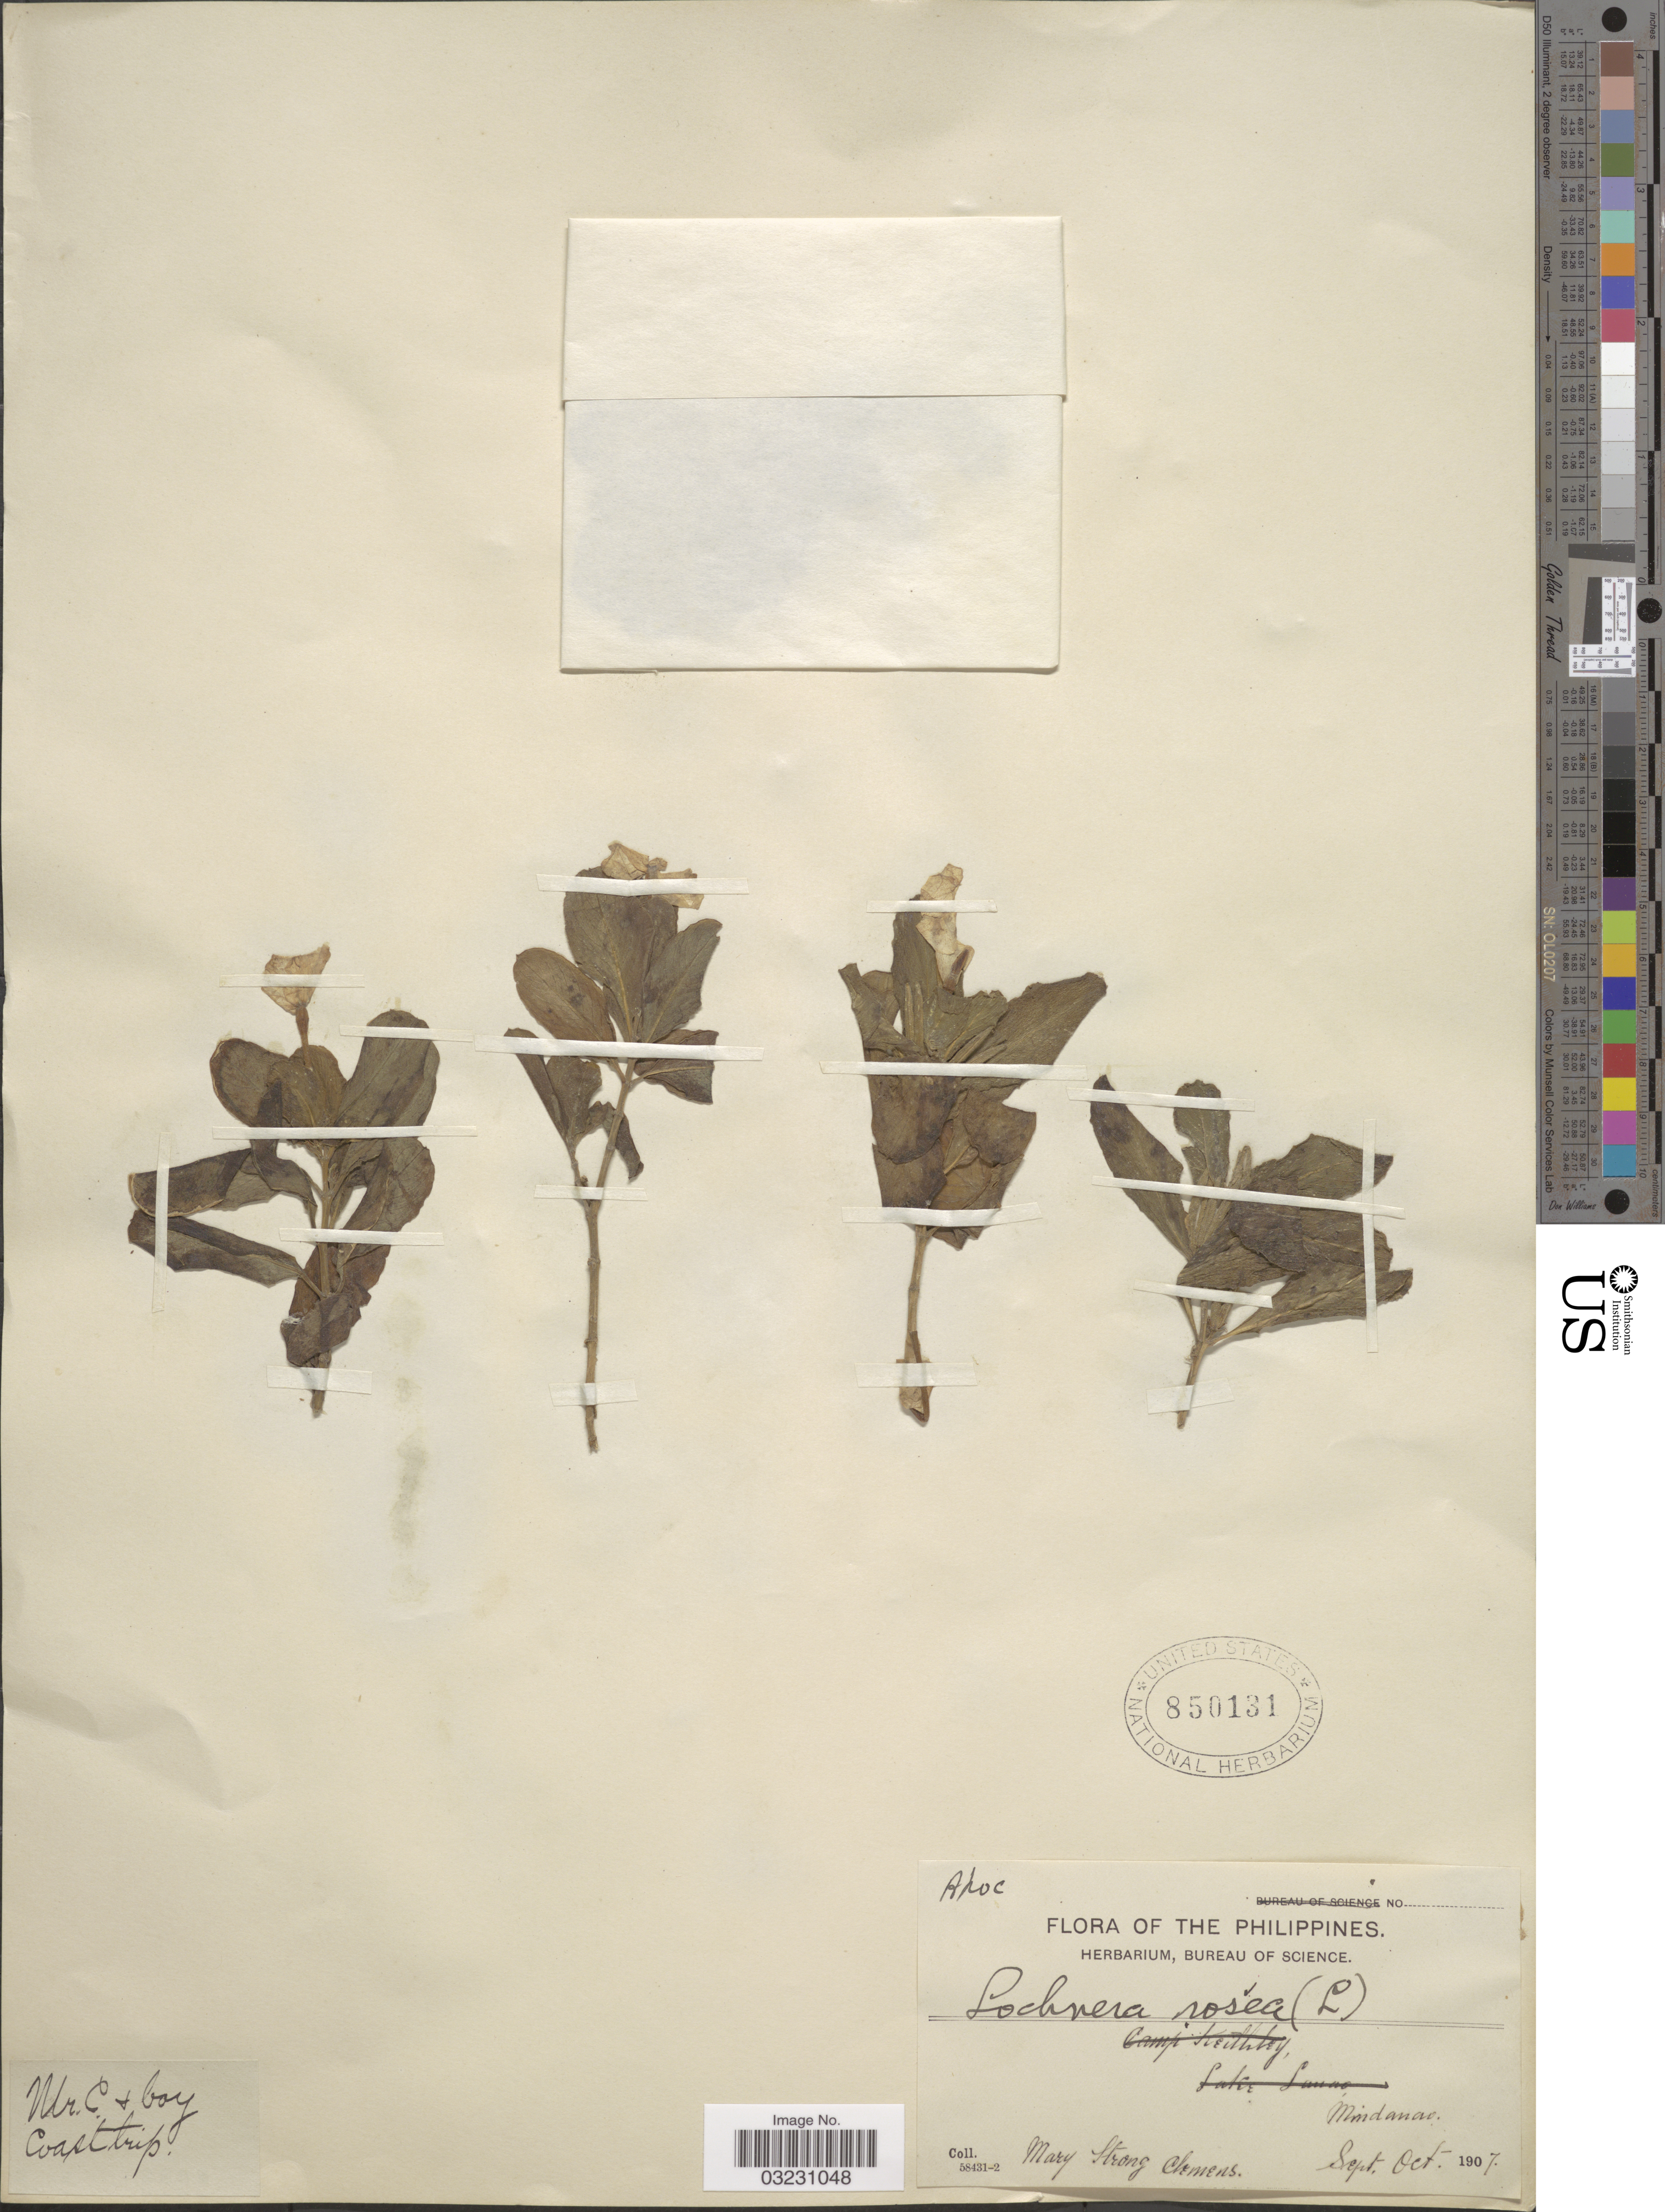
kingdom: Plantae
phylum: Tracheophyta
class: Magnoliopsida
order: Gentianales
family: Apocynaceae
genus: Catharanthus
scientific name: Catharanthus roseus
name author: (L.) G. Don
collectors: M. S. Clemens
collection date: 1907-09/1907-10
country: Philippines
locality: Mindanao.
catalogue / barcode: US 850131